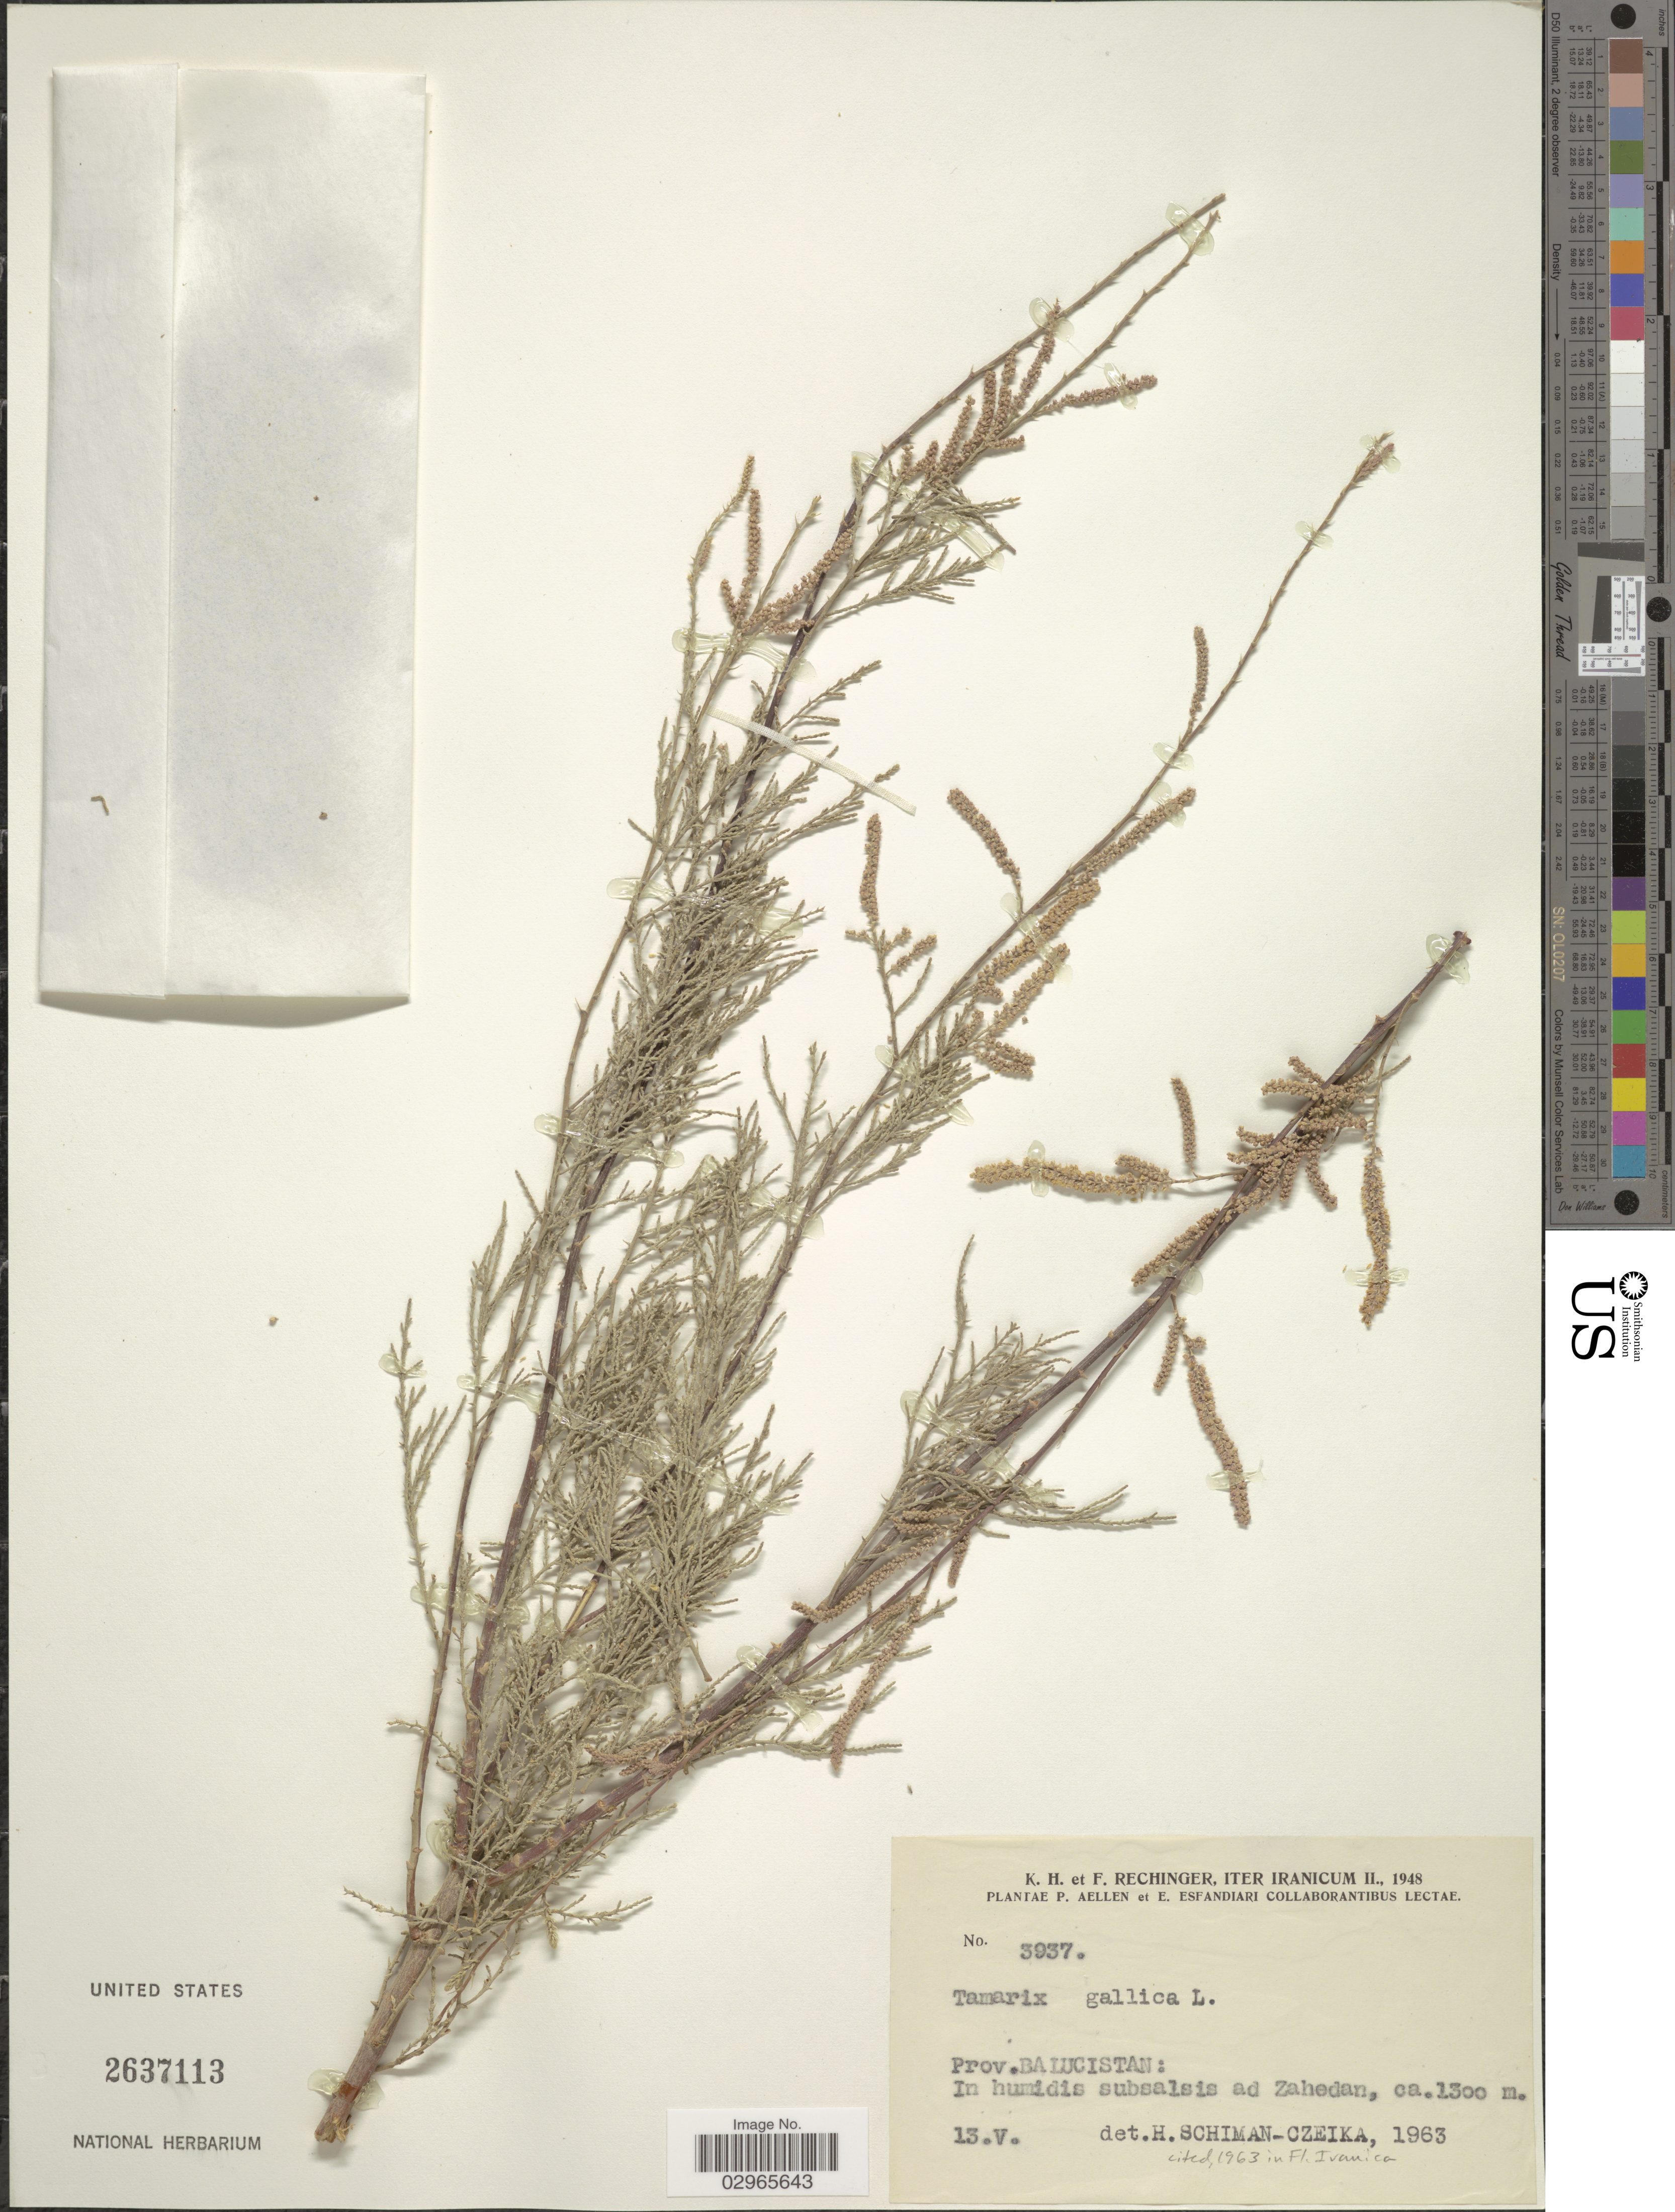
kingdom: Plantae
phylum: Tracheophyta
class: Magnoliopsida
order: Caryophyllales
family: Tamaricaceae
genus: Tamarix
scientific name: Tamarix gallica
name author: L.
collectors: K. H. Rechinger & F. Rechinger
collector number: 3937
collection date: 1948-05-13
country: Iran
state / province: Sistan and Baluchistan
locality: Iter Iranicum. Prov. Balucistan: In humidis subsalsis as Zahedan.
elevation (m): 1300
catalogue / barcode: US 2637113